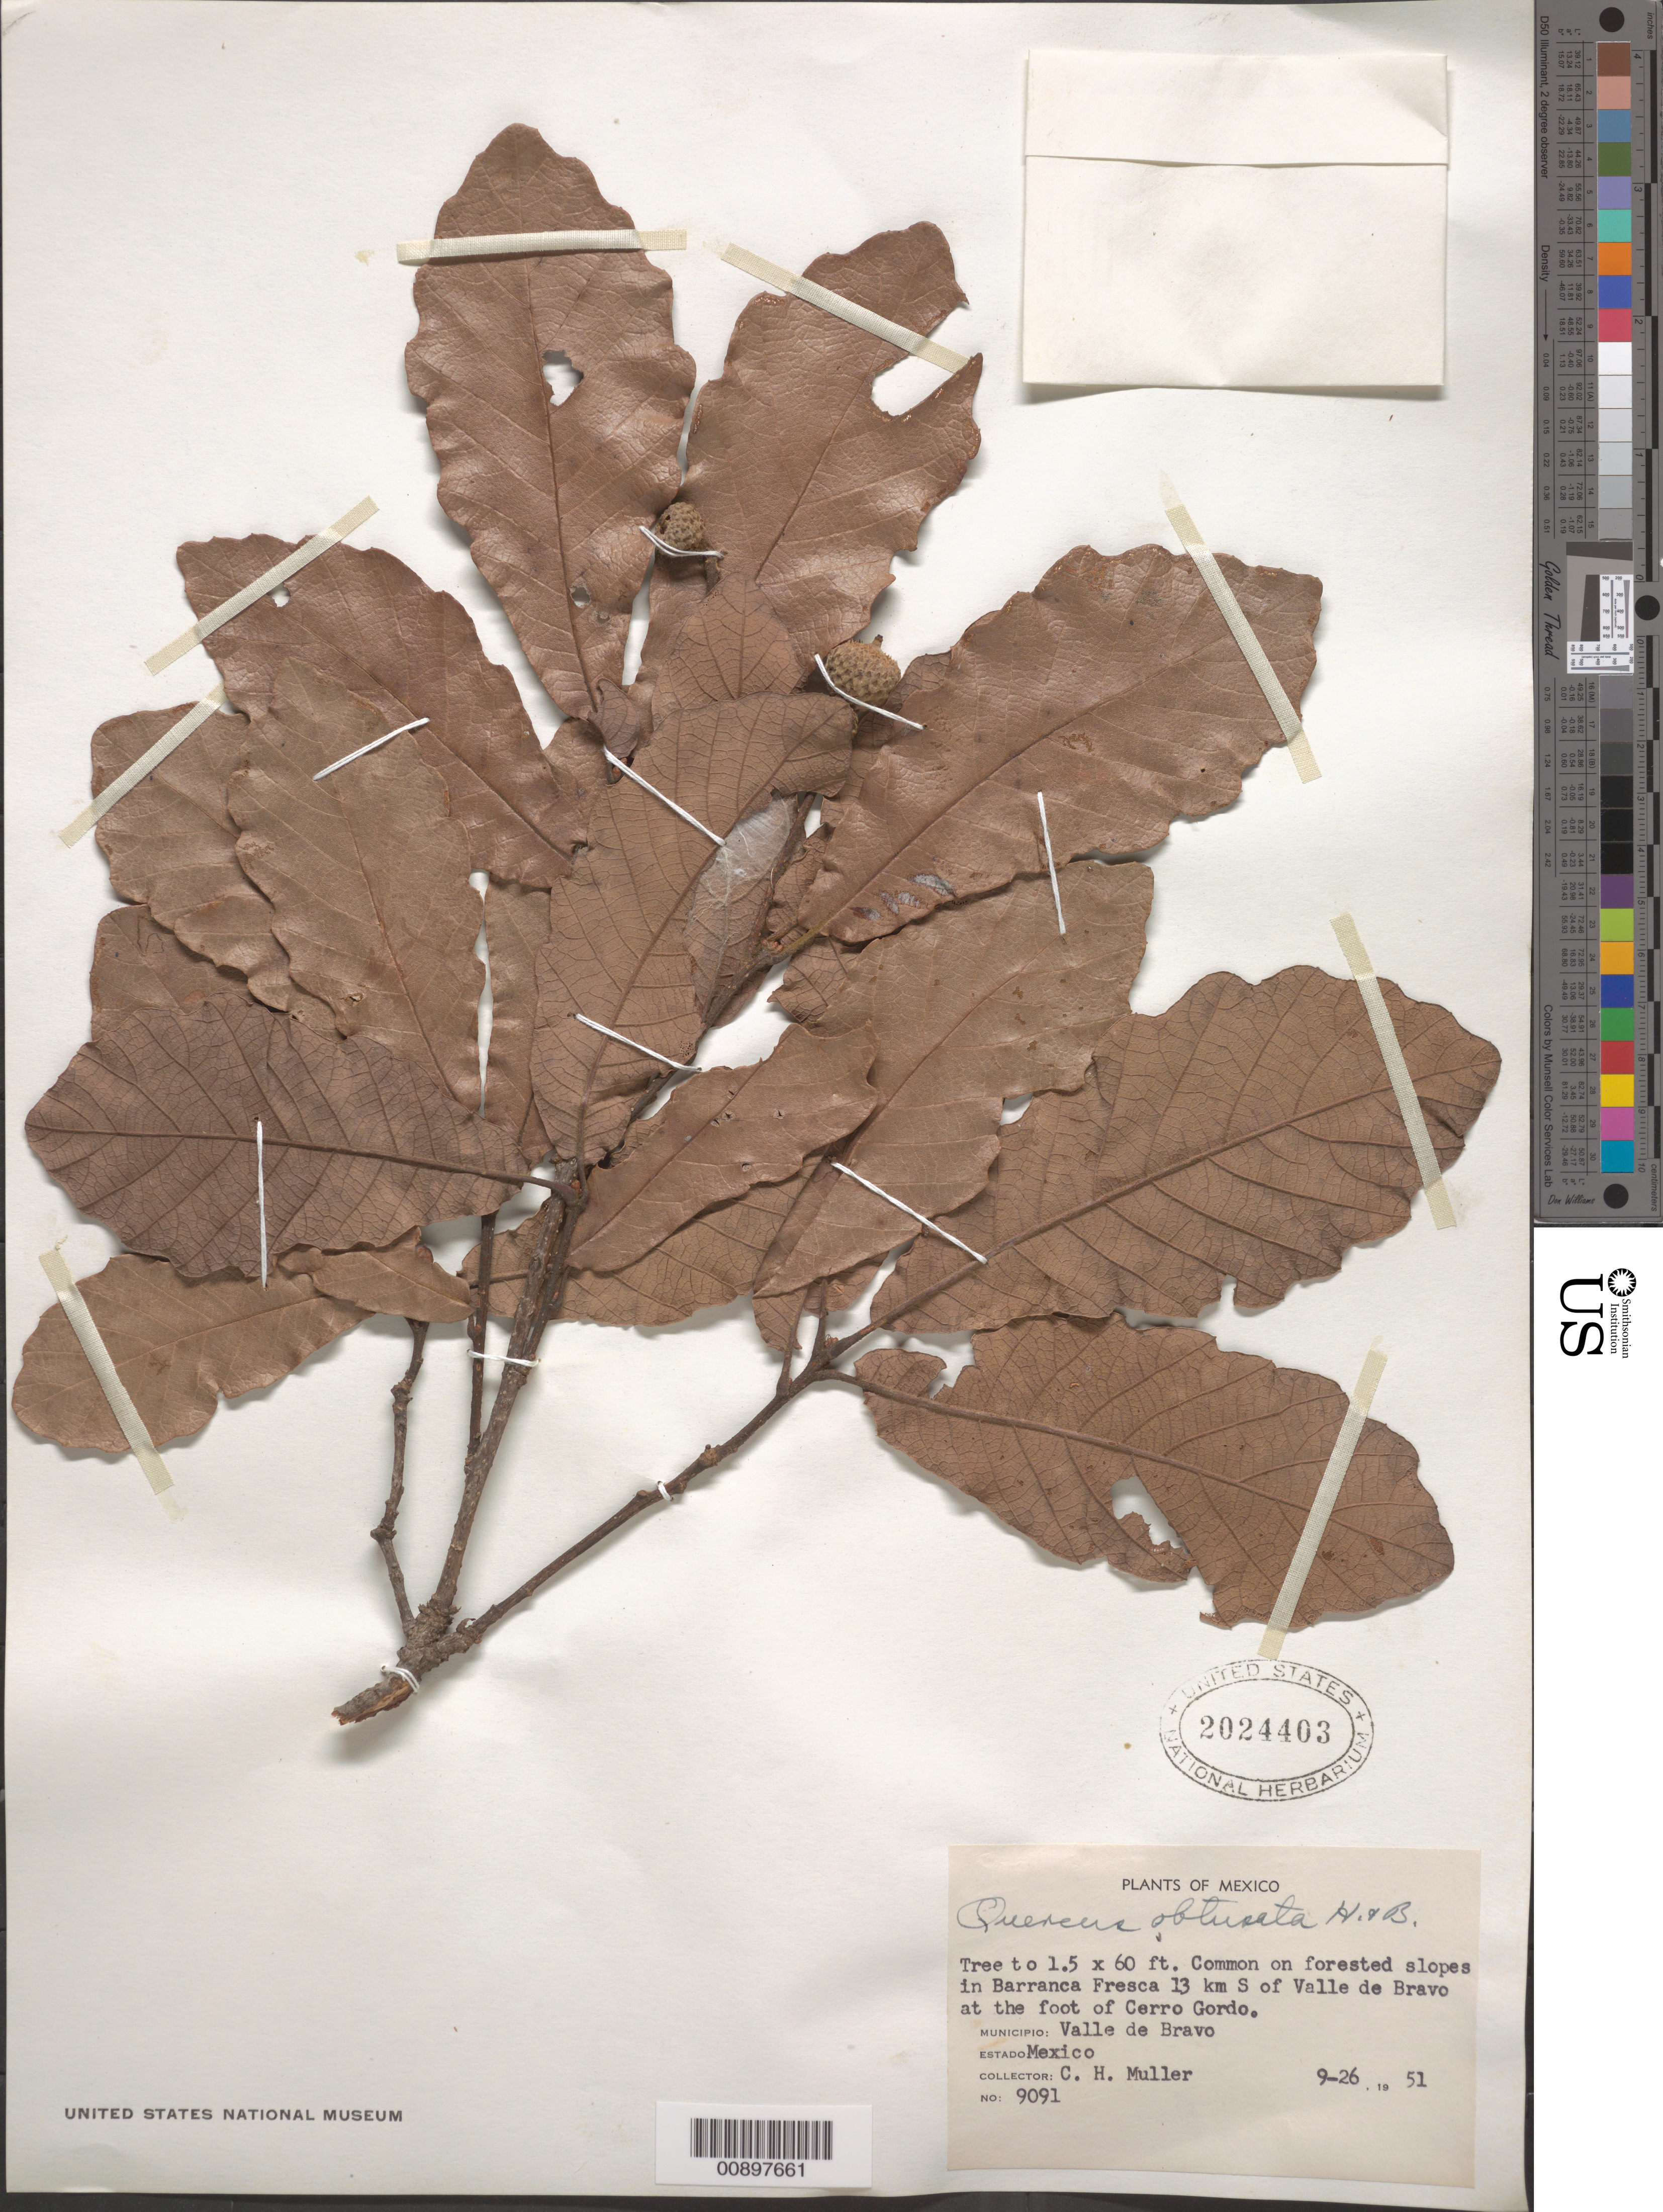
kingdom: Plantae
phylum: Tracheophyta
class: Magnoliopsida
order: Fagales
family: Fagaceae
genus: Quercus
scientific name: Quercus obtusata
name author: Humb. & Bonpl.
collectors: C. H. Muller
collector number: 9091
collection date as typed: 26 Sep 1951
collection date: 1951-09-26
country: Mexico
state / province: México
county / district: Valle de Bravo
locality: Barranca Fresca 13 km S of Valle de Bravo at the foot of Cerro Gordo. Municipio Valle de Bravo, Estado de México.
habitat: Common on forested slopes in barranca.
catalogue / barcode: US 2024403